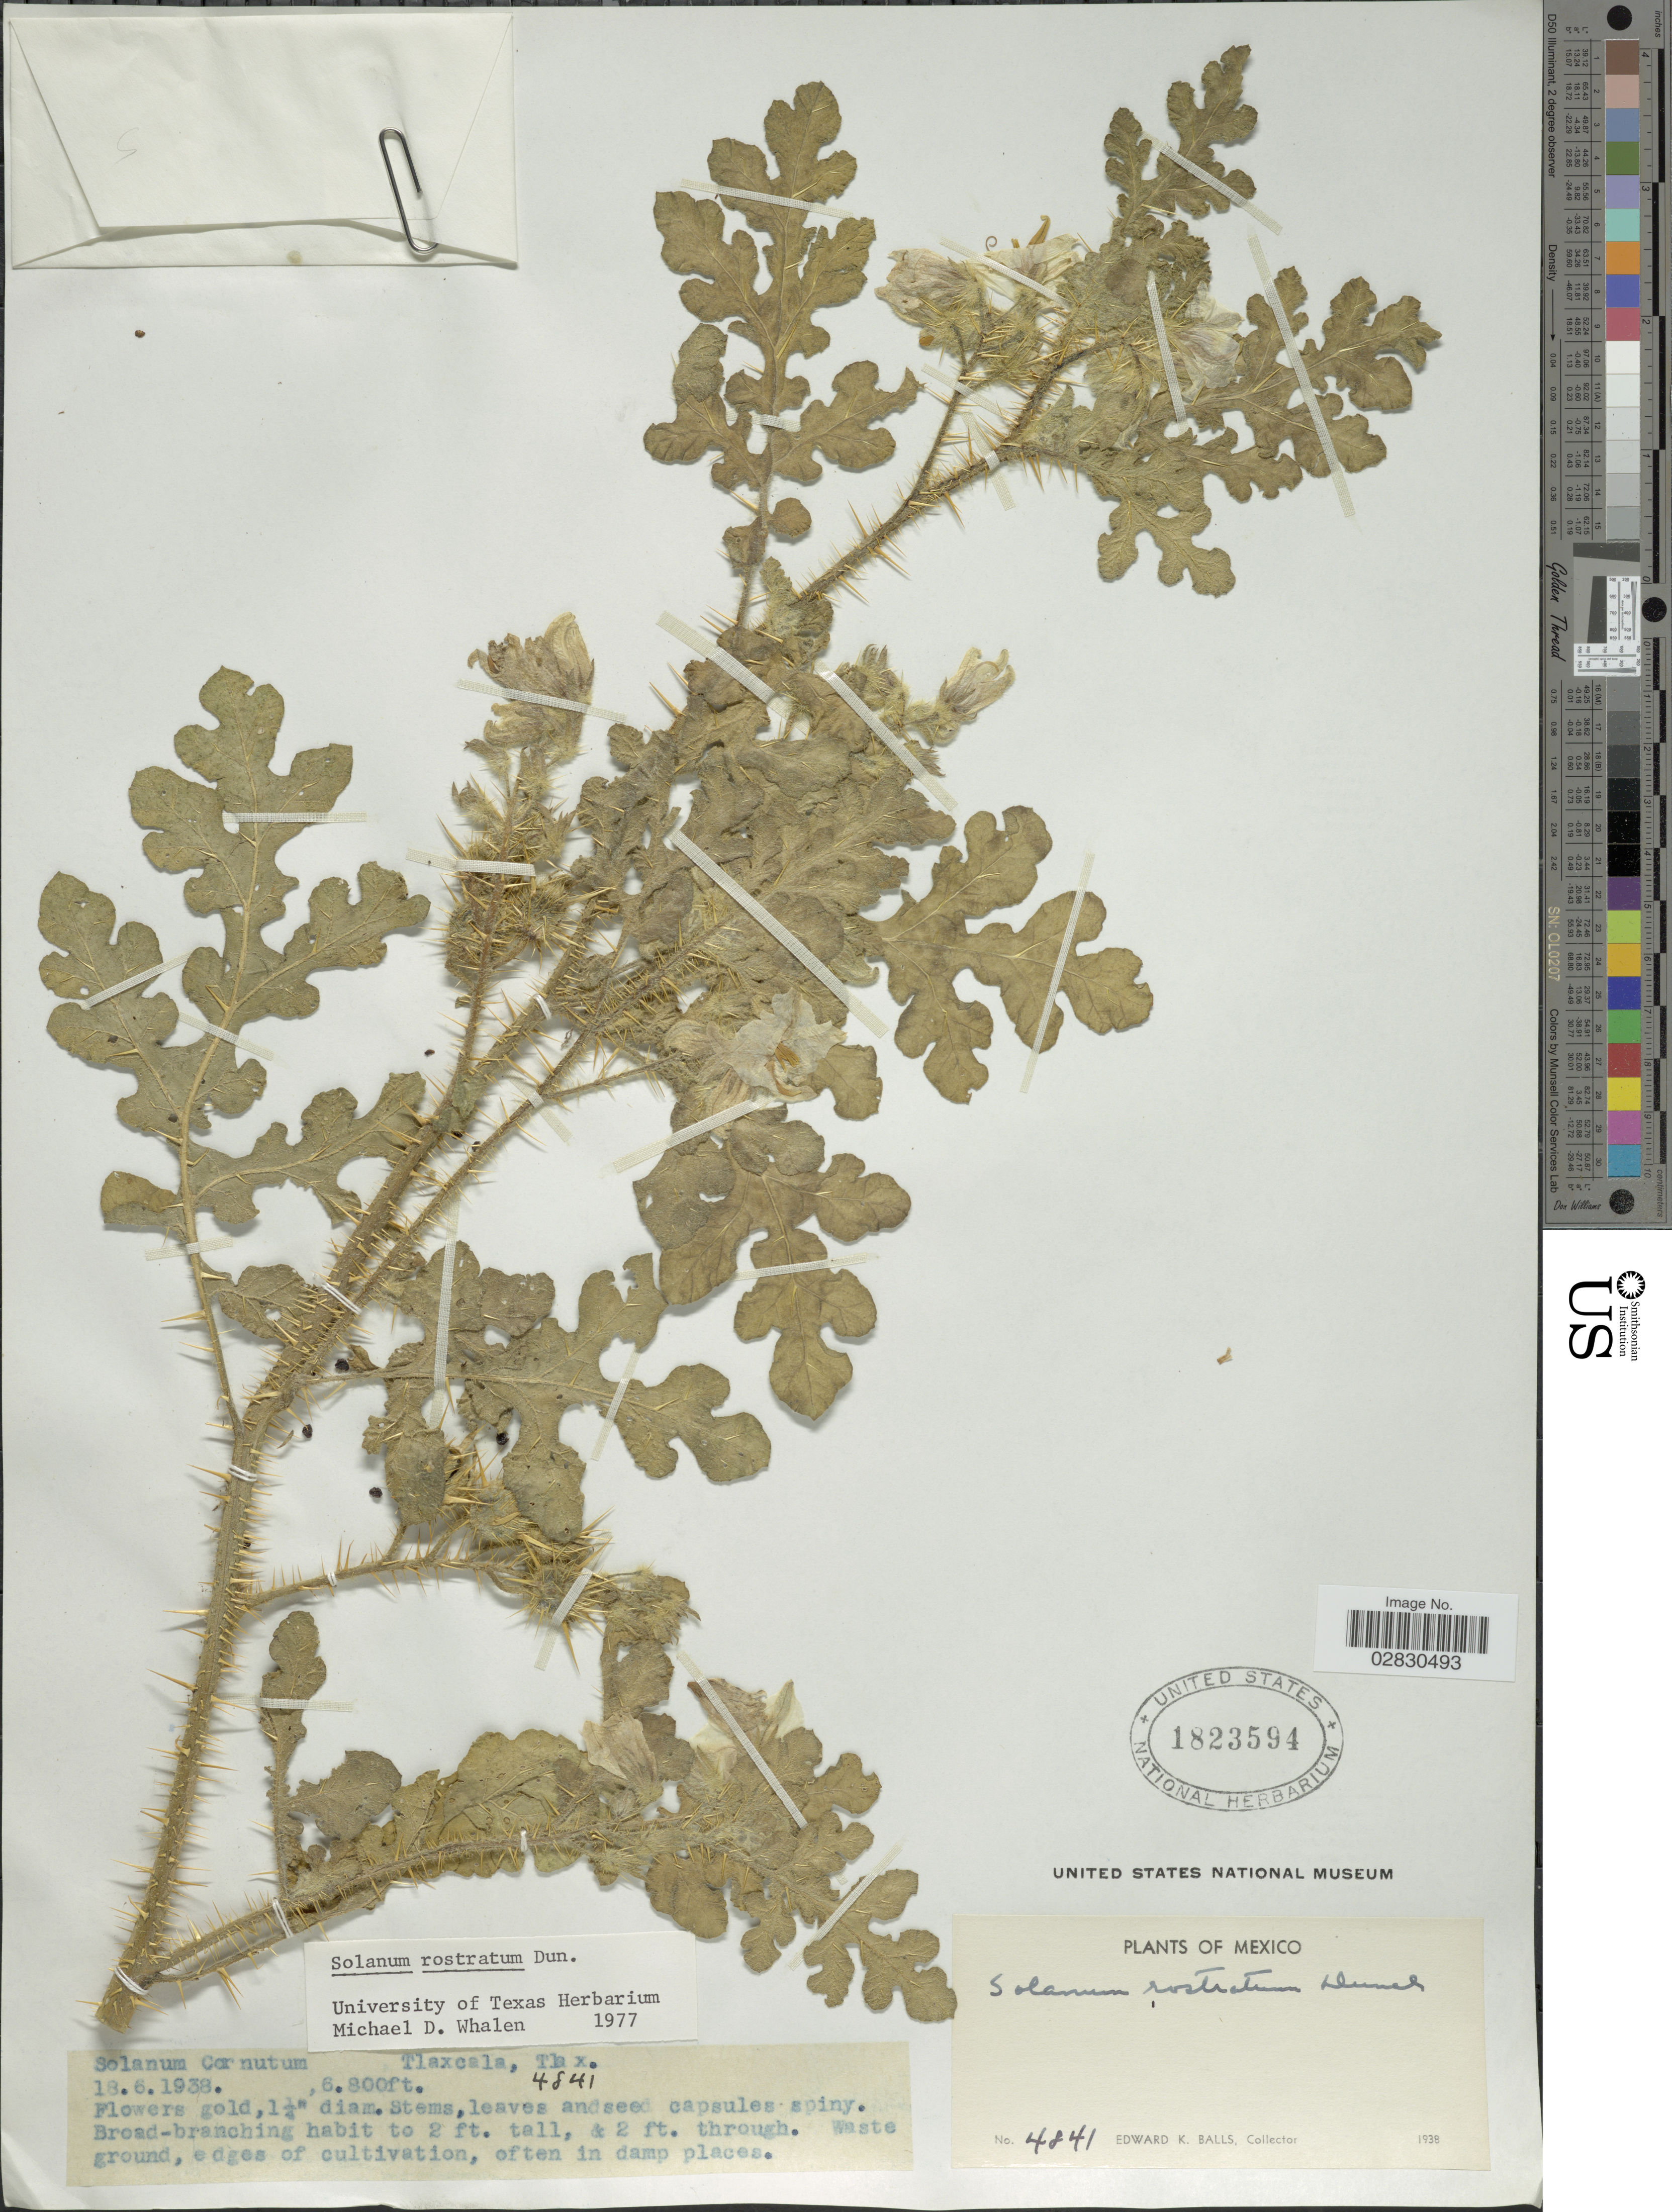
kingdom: Plantae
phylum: Tracheophyta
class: Magnoliopsida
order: Solanales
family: Solanaceae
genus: Solanum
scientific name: Solanum rostratum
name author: Dunal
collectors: E. K. Balls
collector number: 4841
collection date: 1938-06-18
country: Mexico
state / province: Tlaxcala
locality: Tlaxcala.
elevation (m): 2073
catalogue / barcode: US 1823594